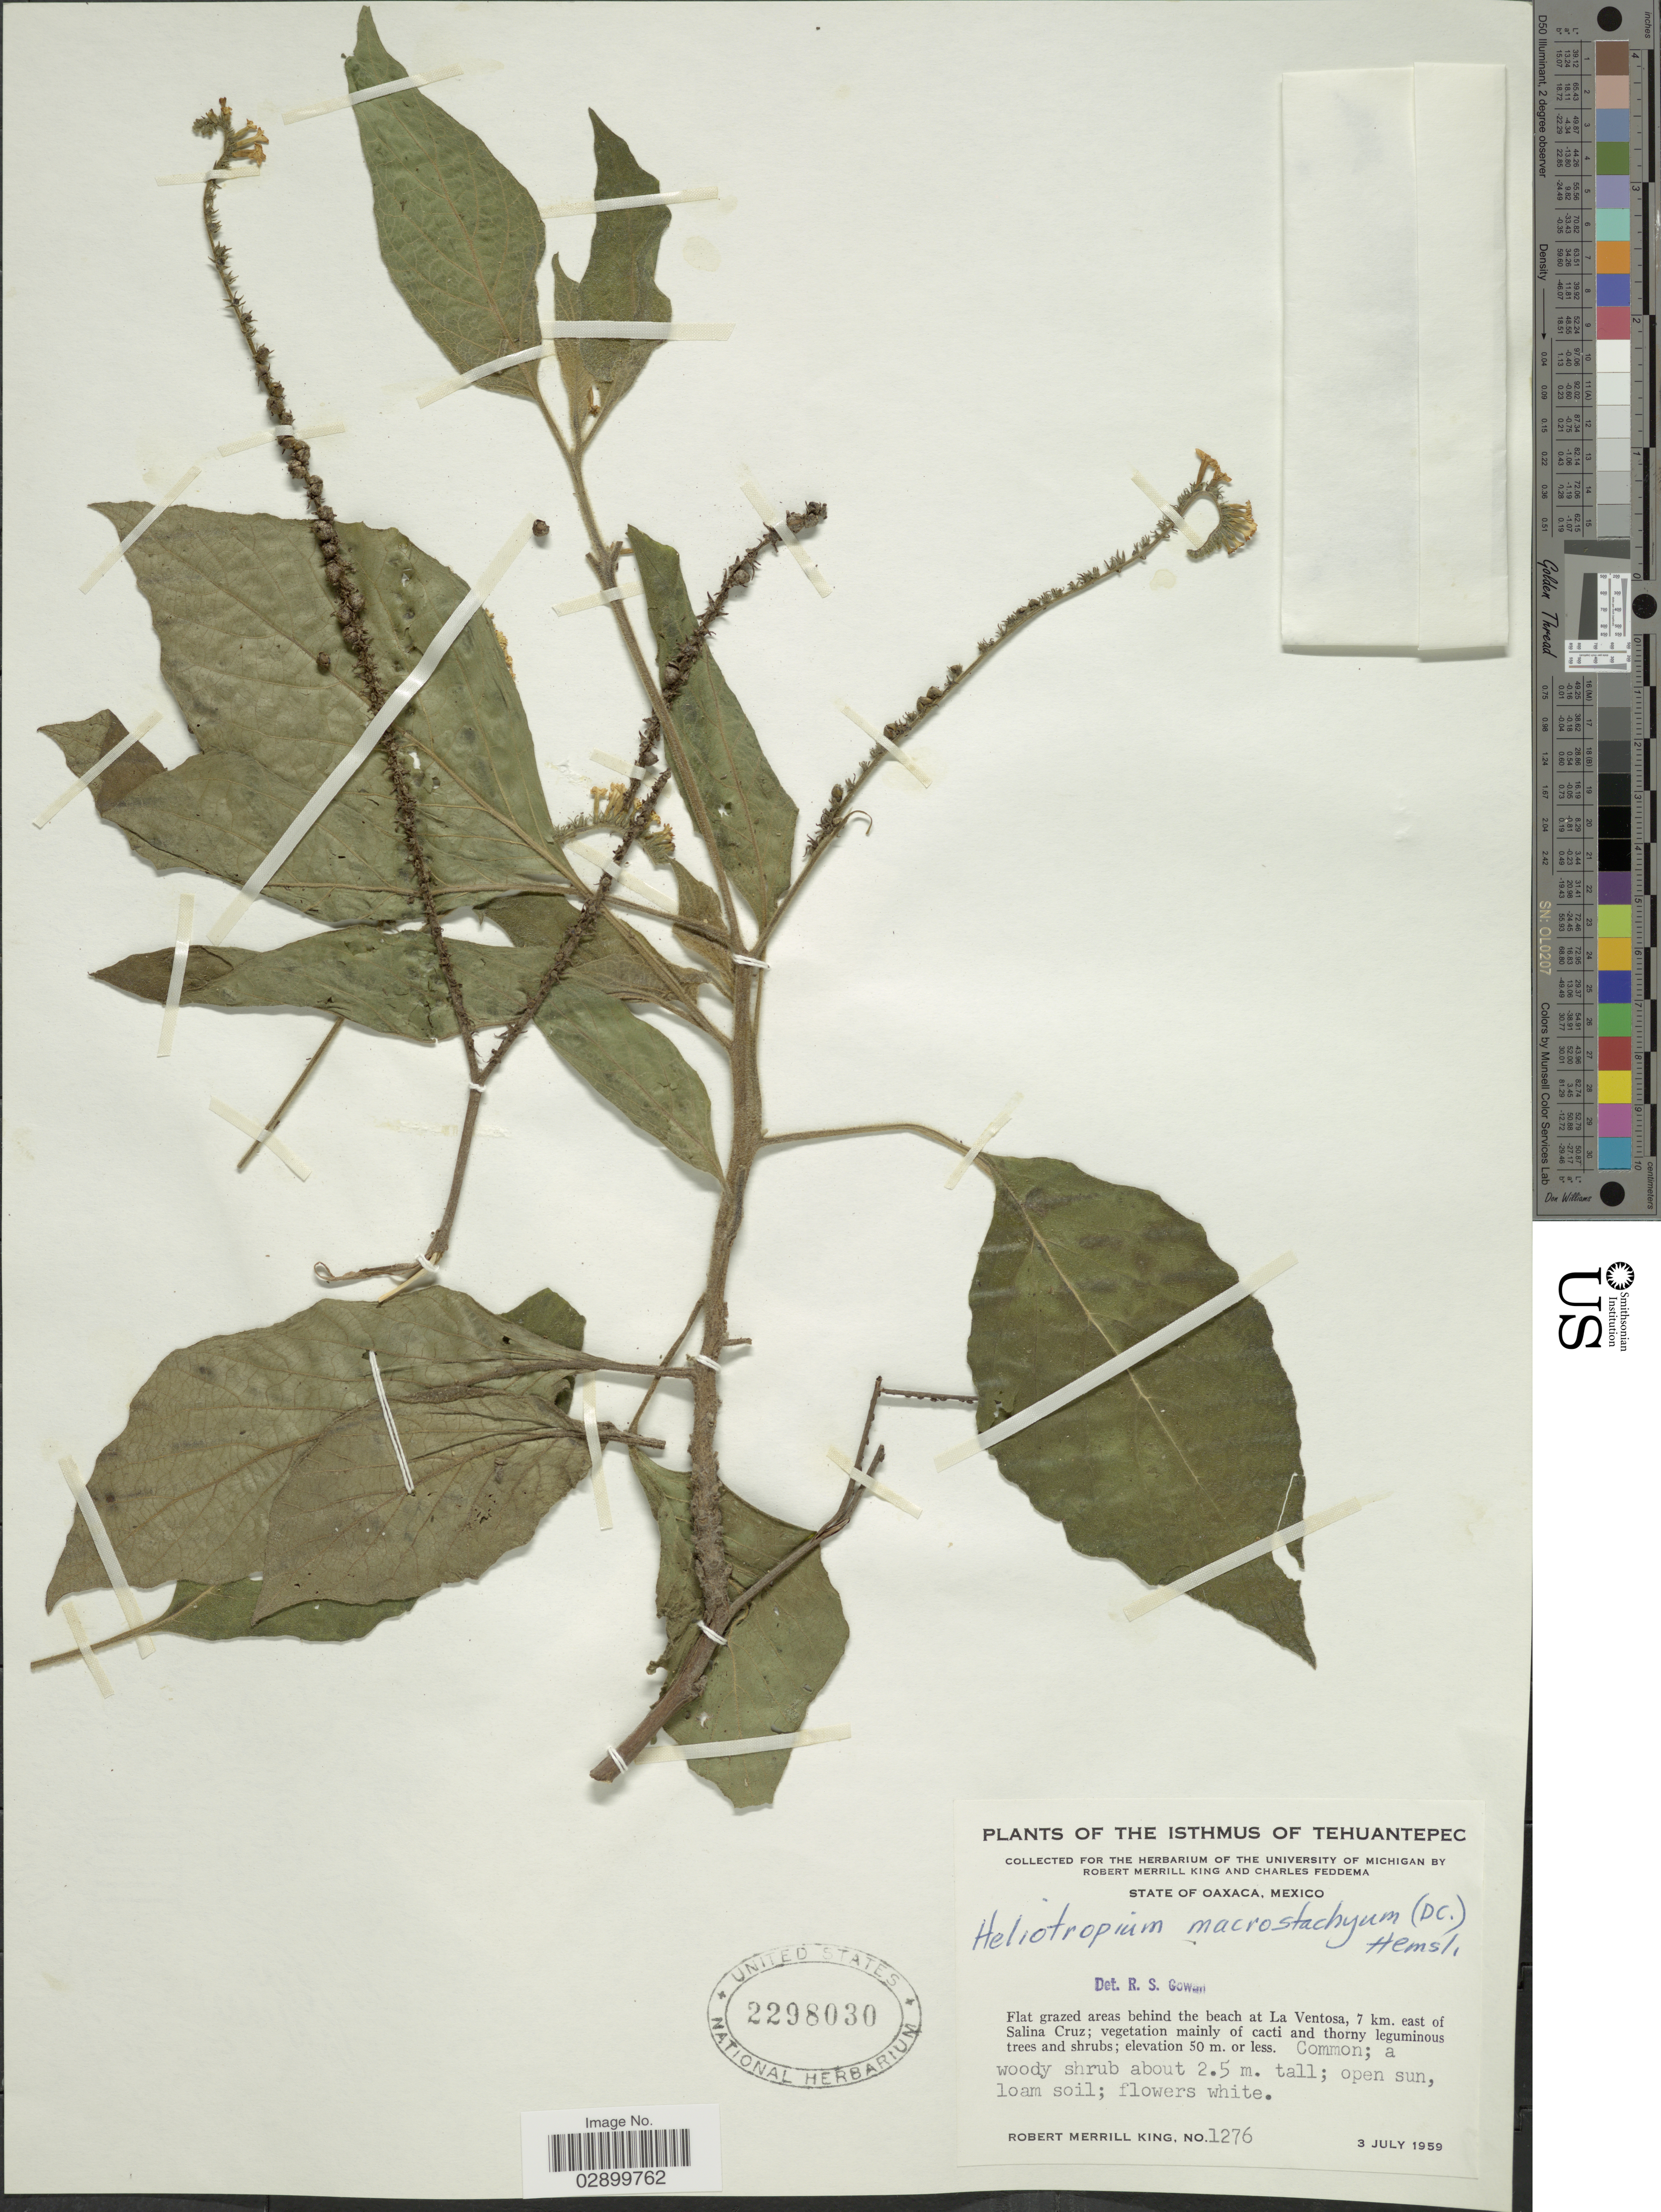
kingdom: Plantae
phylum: Tracheophyta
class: Magnoliopsida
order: Boraginales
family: Heliotropiaceae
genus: Heliotropium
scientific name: Heliotropium macrostachyum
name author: (DC.) Hemsl.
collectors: R. M. King & C. Feddema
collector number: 1276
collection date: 1959-07-03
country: Mexico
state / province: Oaxaca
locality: Isthmus of Tehuantepec. Areas behind the beach at La Ventosa, 7 km. east of Salina Cruz.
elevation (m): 50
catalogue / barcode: US 2298030